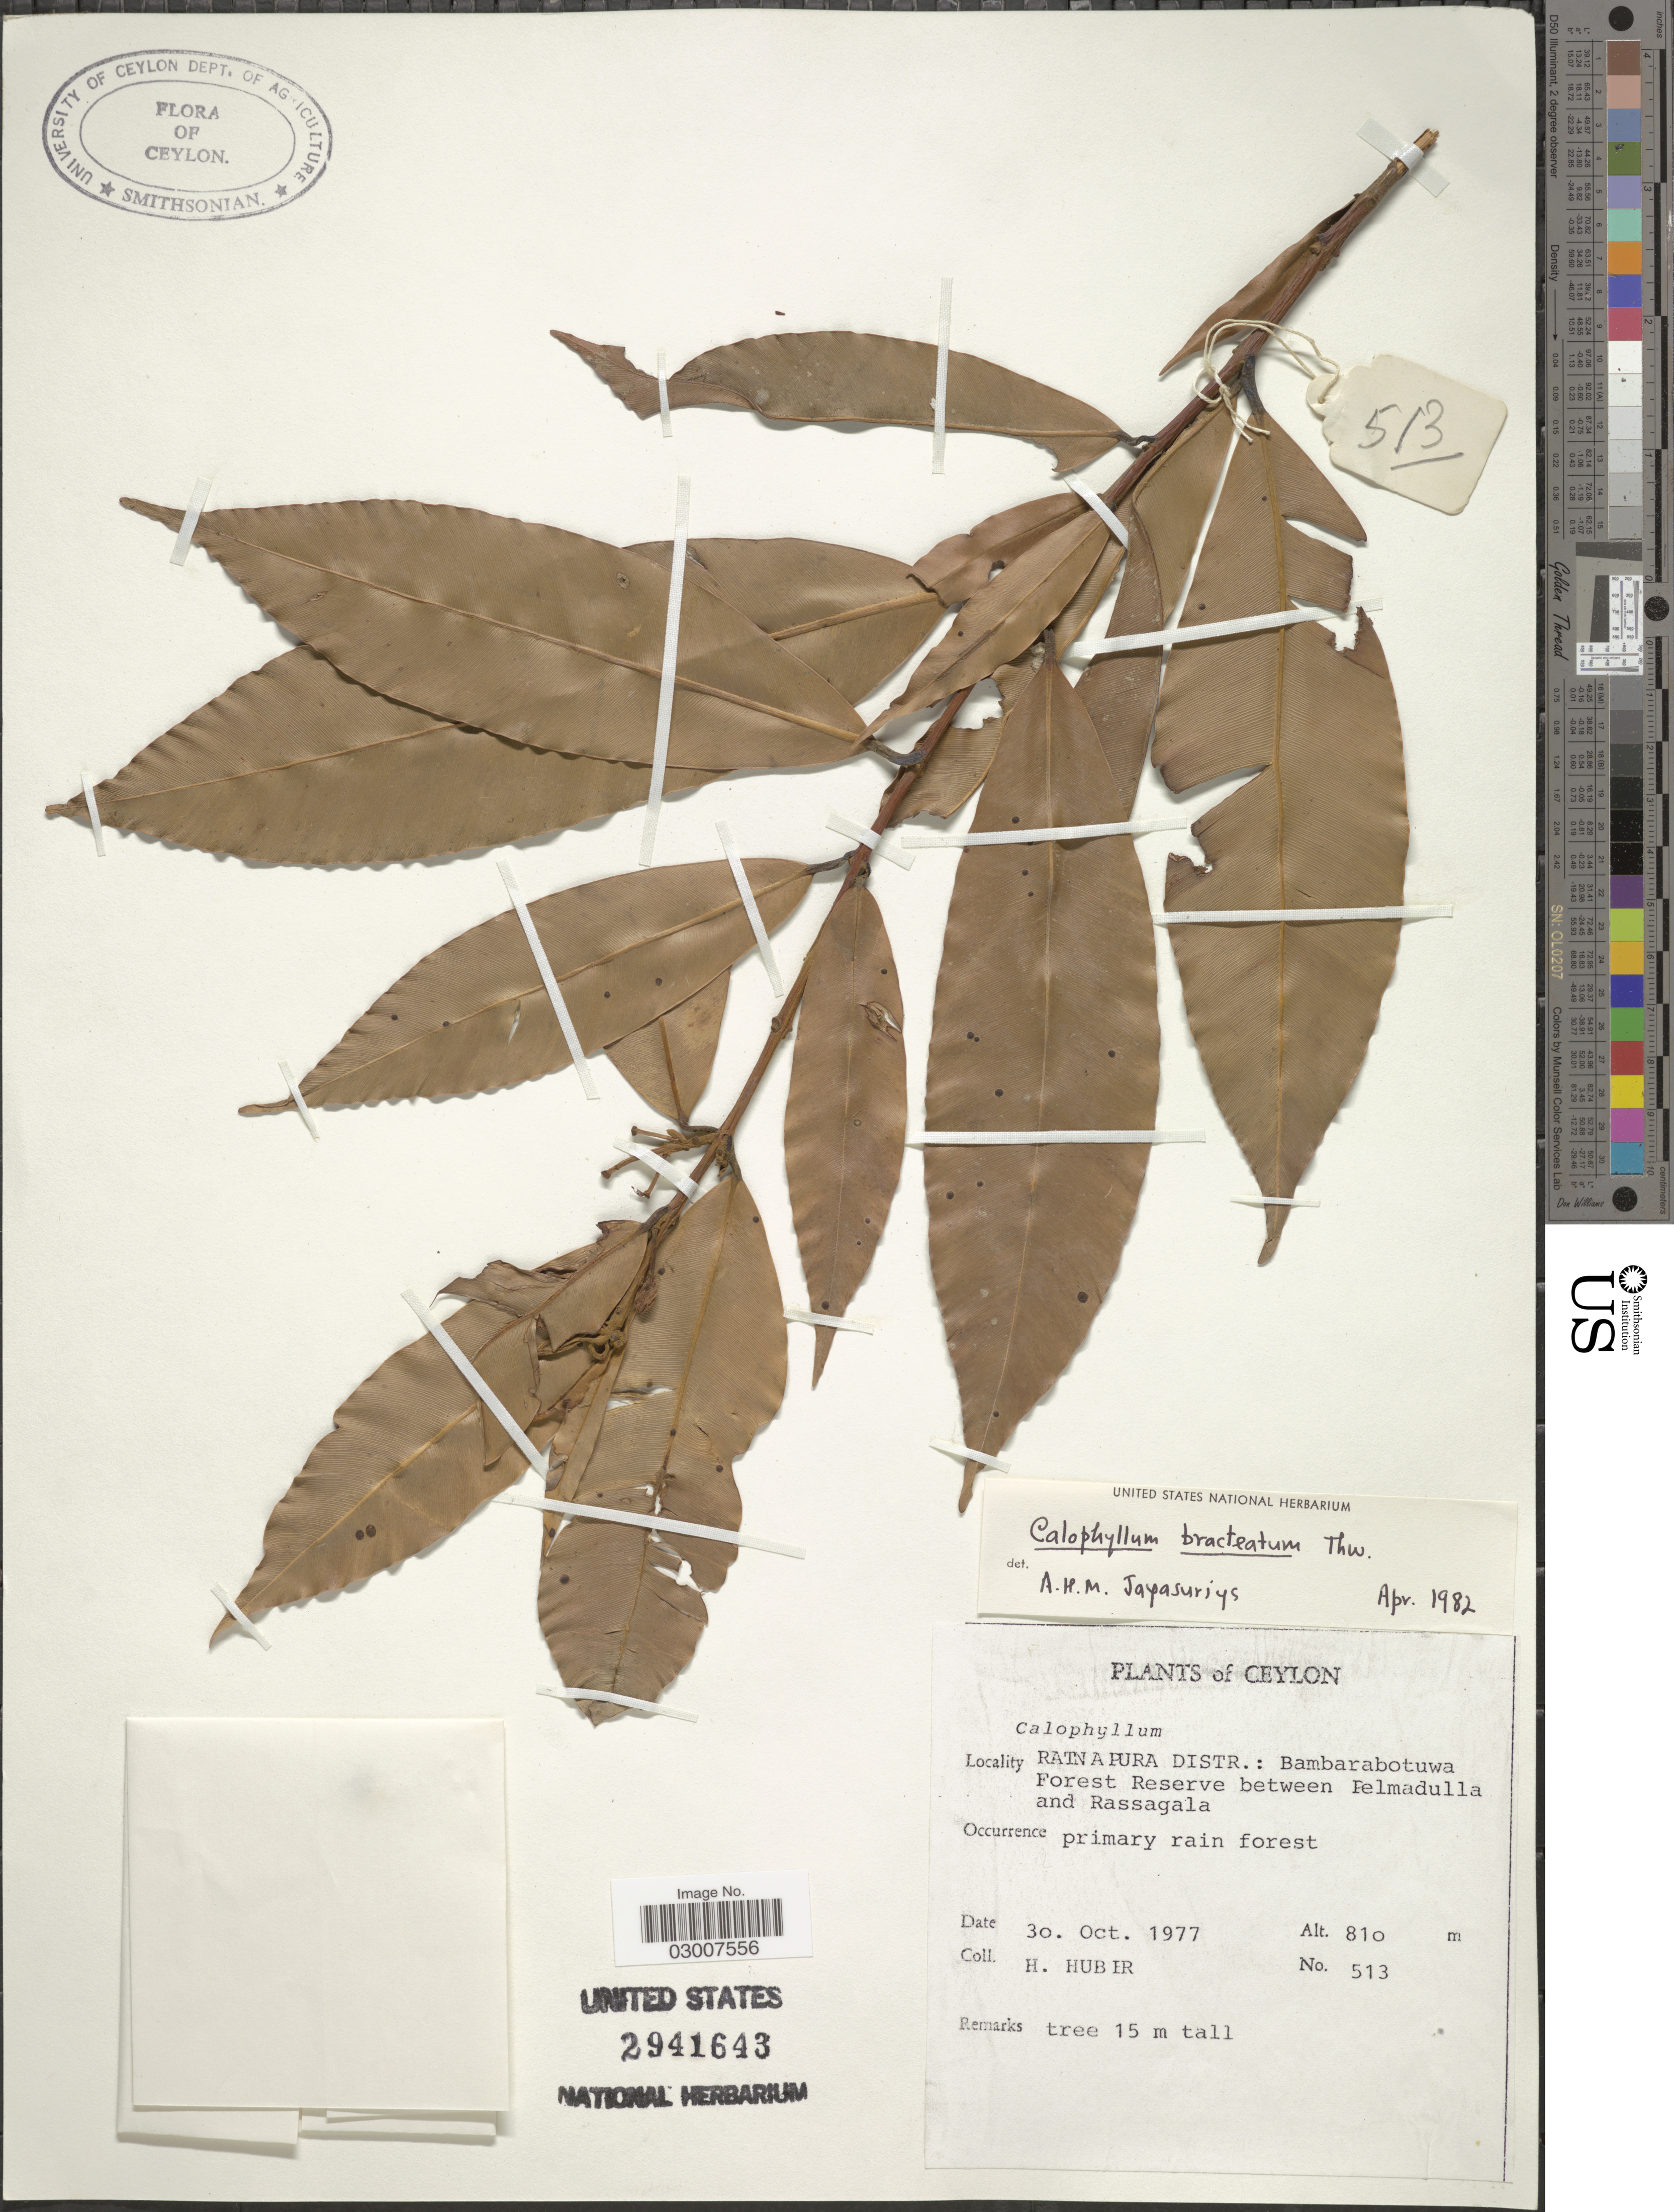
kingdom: Plantae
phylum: Tracheophyta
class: Magnoliopsida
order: Malpighiales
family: Calophyllaceae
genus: Calophyllum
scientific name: Calophyllum bracteatum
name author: Thwaites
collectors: H. Huber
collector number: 513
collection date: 1977-01-30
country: Sri Lanka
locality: Ceylon. Ratnapura Distr.: Bambarabotuwa Forest Reserve between Pelmadulla and Rassagala.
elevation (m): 810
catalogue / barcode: US 2941643